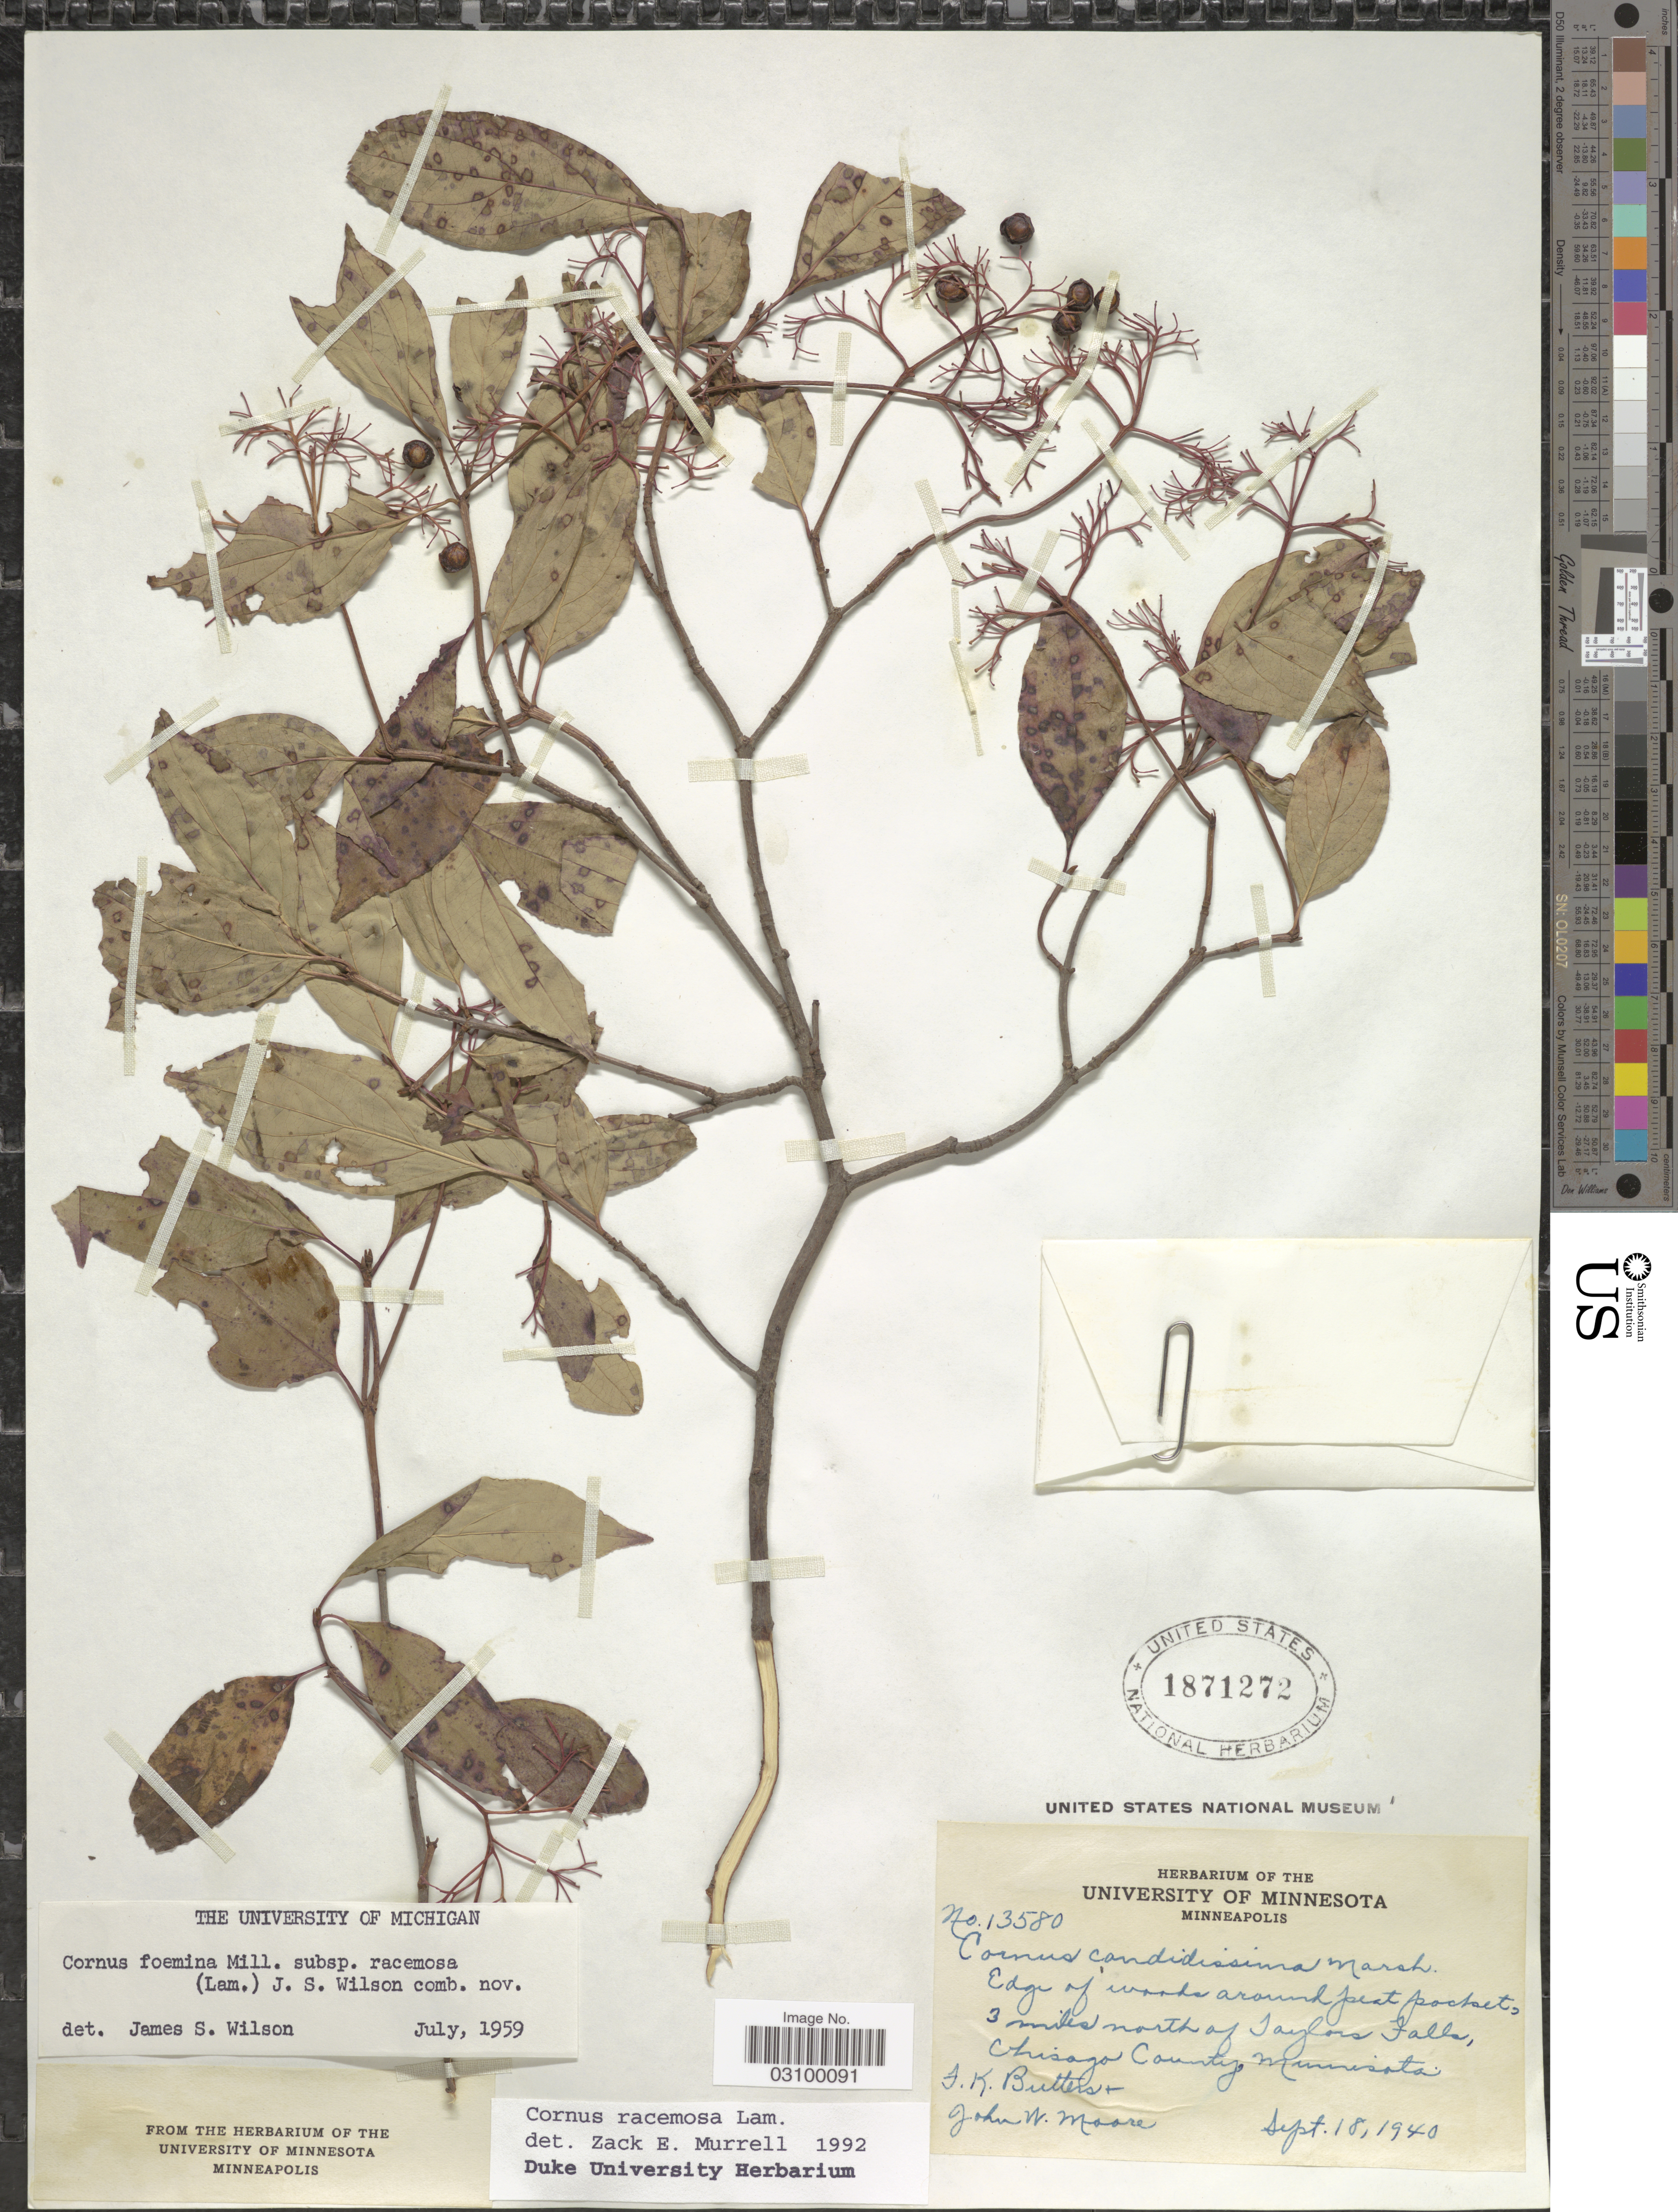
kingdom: Plantae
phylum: Tracheophyta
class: Magnoliopsida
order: Cornales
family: Cornaceae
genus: Cornus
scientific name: Cornus racemosa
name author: Lam.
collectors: F. K. Butters & J. Moore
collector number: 13580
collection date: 1940-09-18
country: United States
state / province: Minnesota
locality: Edge of woods around peat pocket, 3 miles north of Taylors Falls, Chisago County.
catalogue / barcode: US 1871272